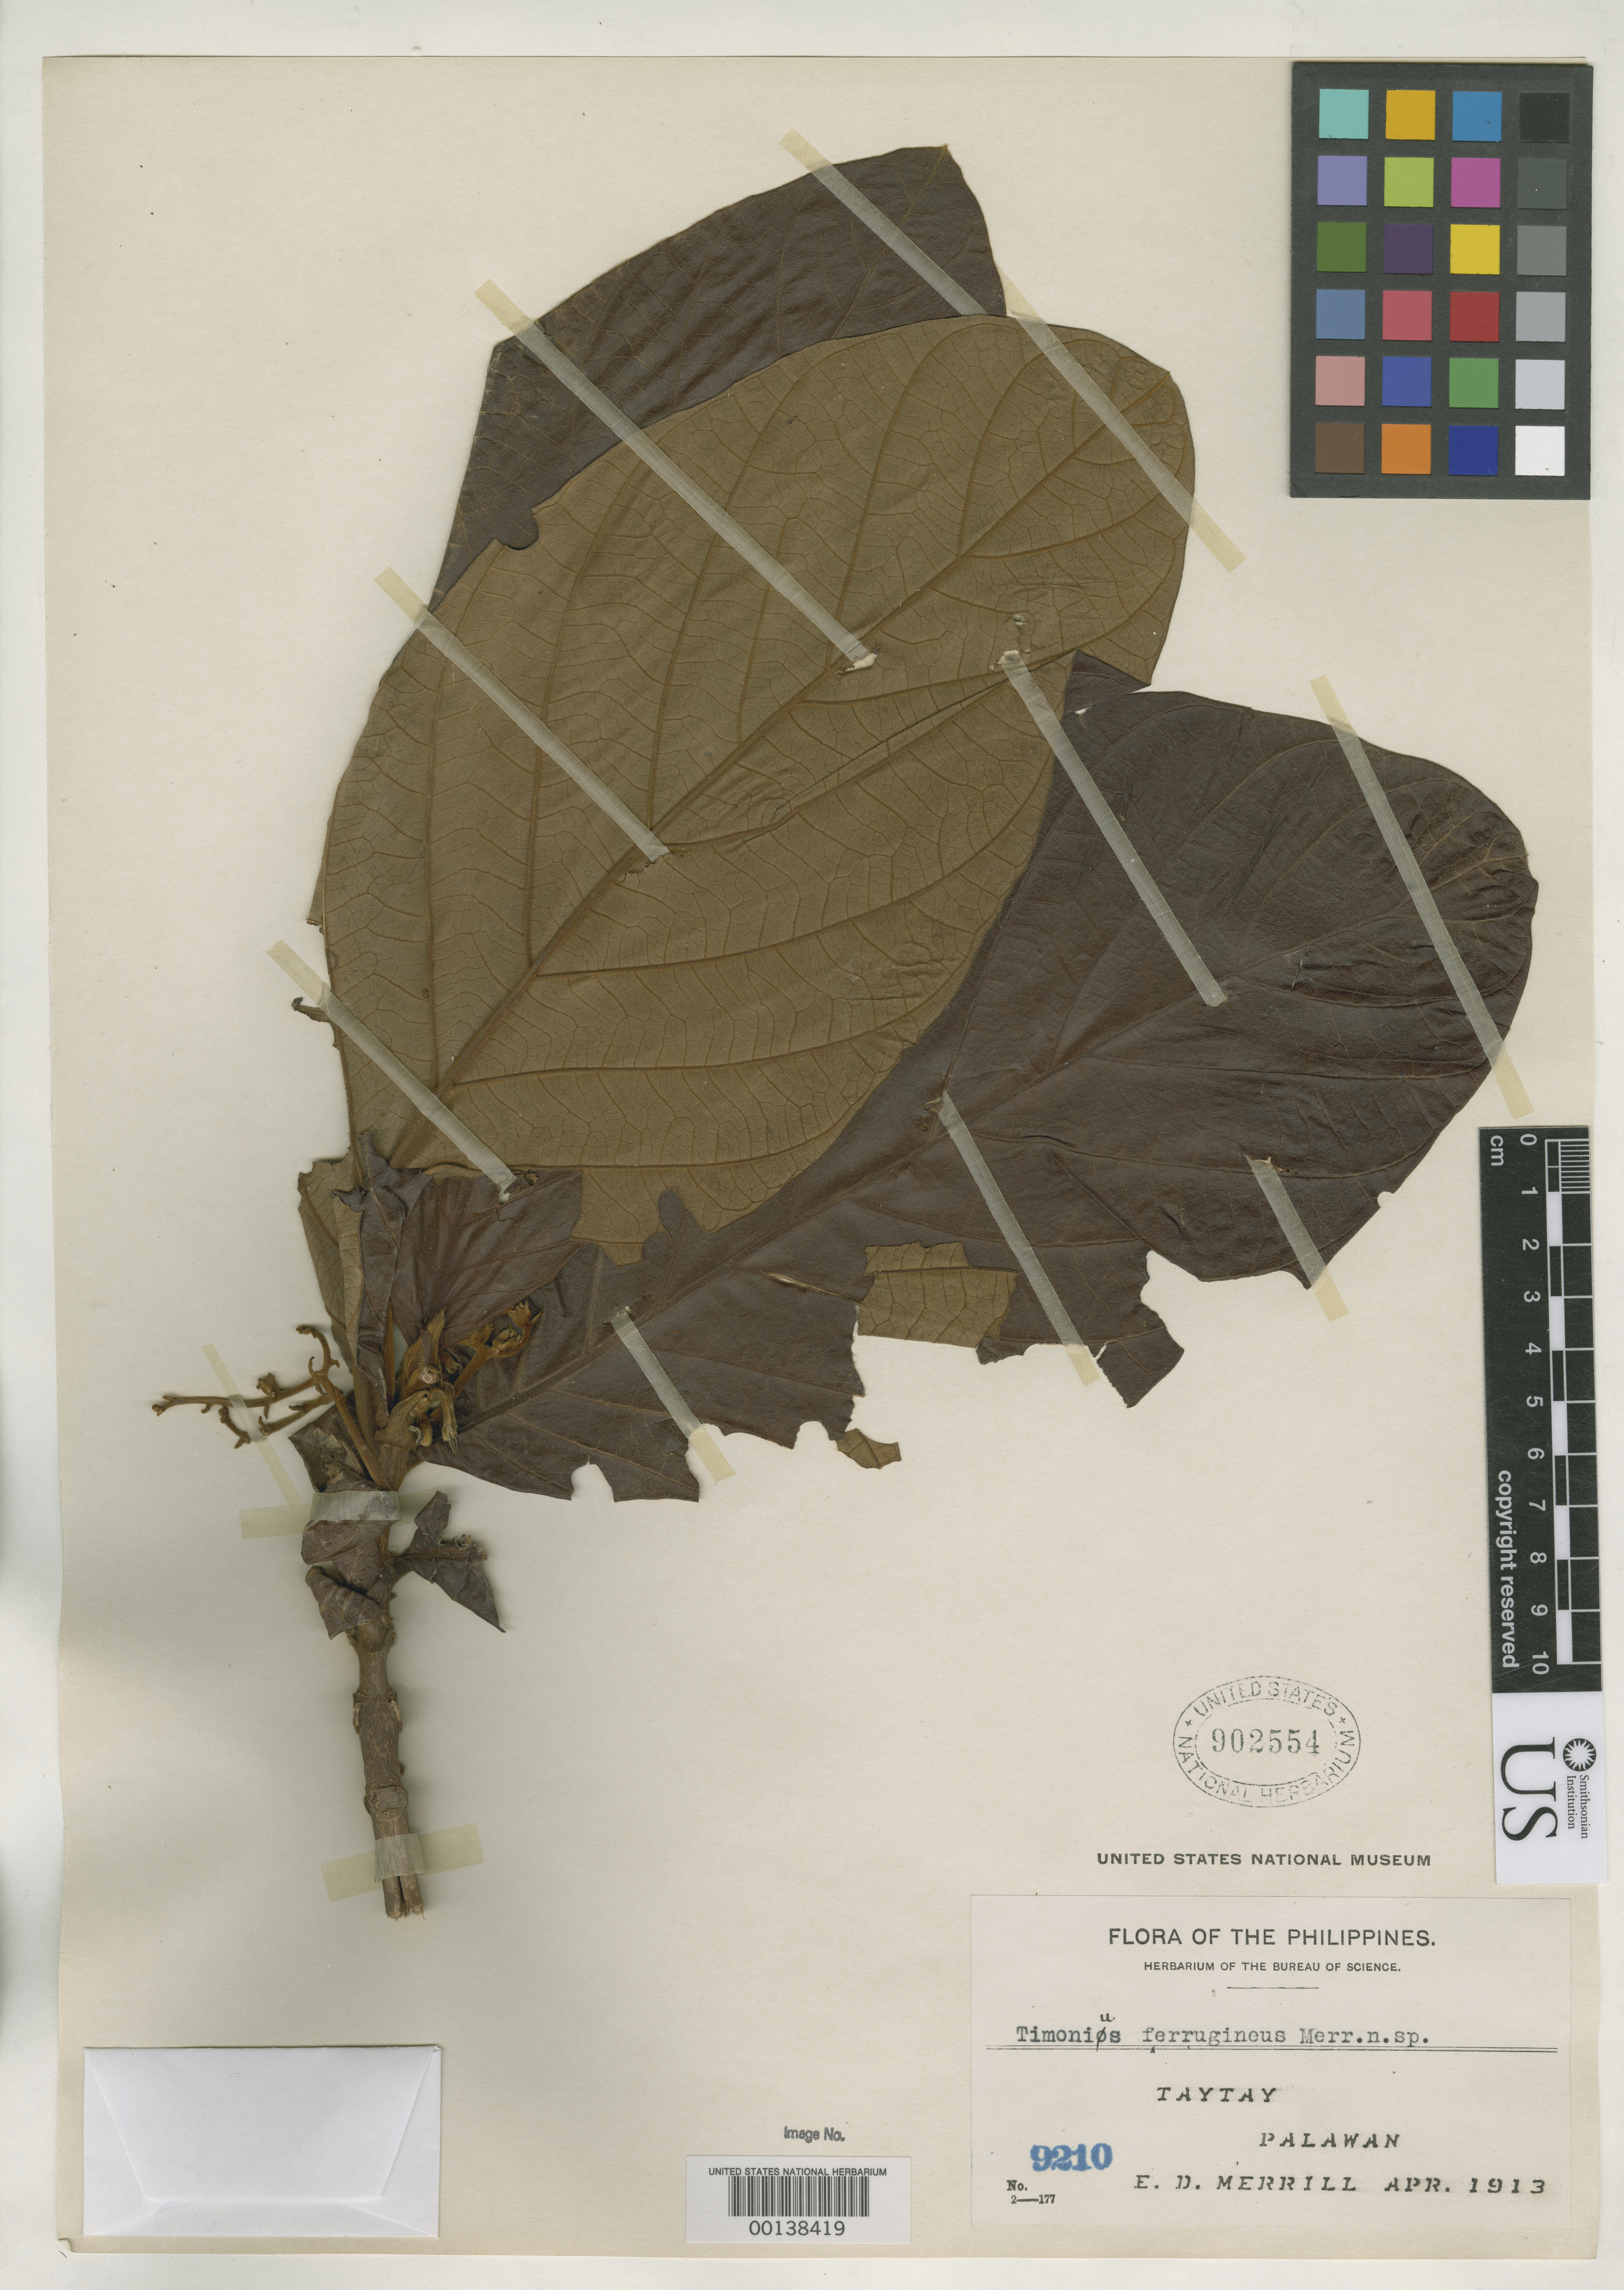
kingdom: Plantae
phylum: Tracheophyta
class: Magnoliopsida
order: Gentianales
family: Rubiaceae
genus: Timonius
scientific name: Timonius ferrugineus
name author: Merr.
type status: Isotype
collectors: E. D. Merrill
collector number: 9210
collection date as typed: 30 Apr 1913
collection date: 1913-04-30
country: Philippines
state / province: Mimaropa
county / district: Palawan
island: Palawan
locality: Taytay.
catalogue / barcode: US 902554